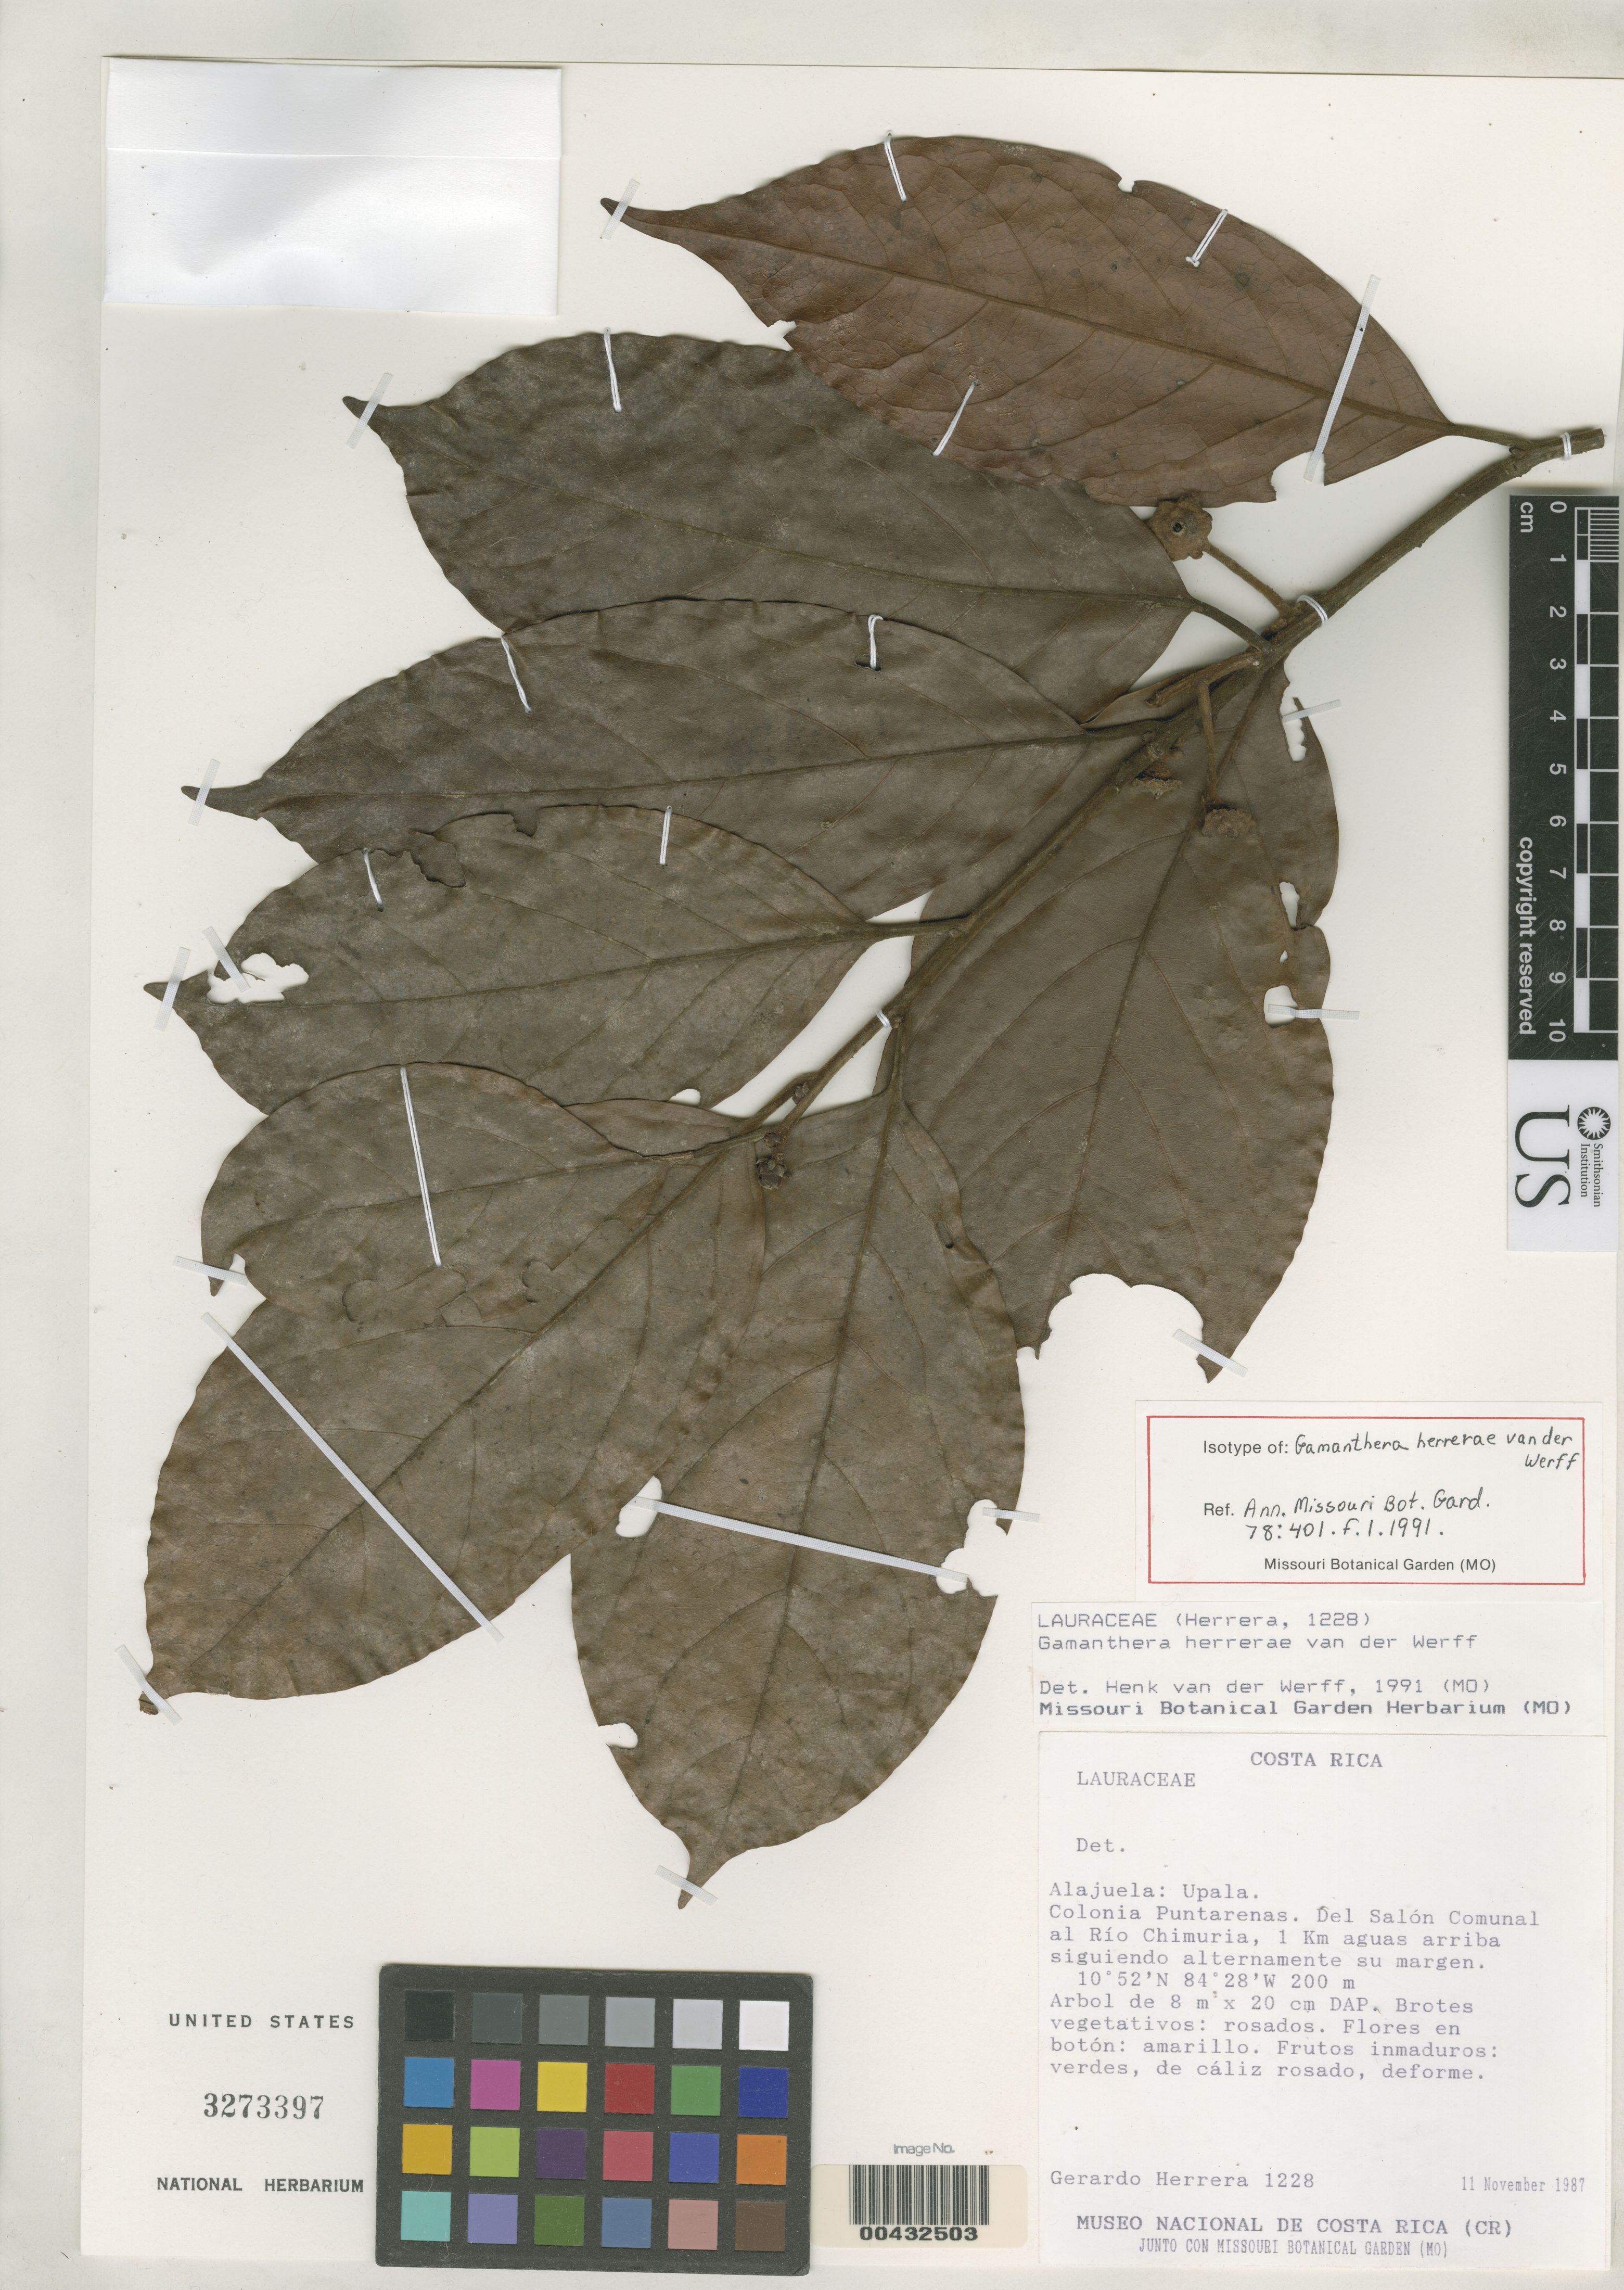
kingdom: Plantae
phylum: Tracheophyta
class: Magnoliopsida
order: Laurales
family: Lauraceae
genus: Gamanthera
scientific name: Gamanthera herrerae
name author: van der Werff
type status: Isotype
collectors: G. Herrera Ch.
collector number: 1228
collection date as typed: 11 Nov 1987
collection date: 1987-11-11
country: Costa Rica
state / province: Alajuela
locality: Upala, Colonia Puntarenas, del salon comunal al Rio Chimuria, 1 km Aguas Arriba Siguiendo alternamente su margen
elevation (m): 200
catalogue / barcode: US 3273397